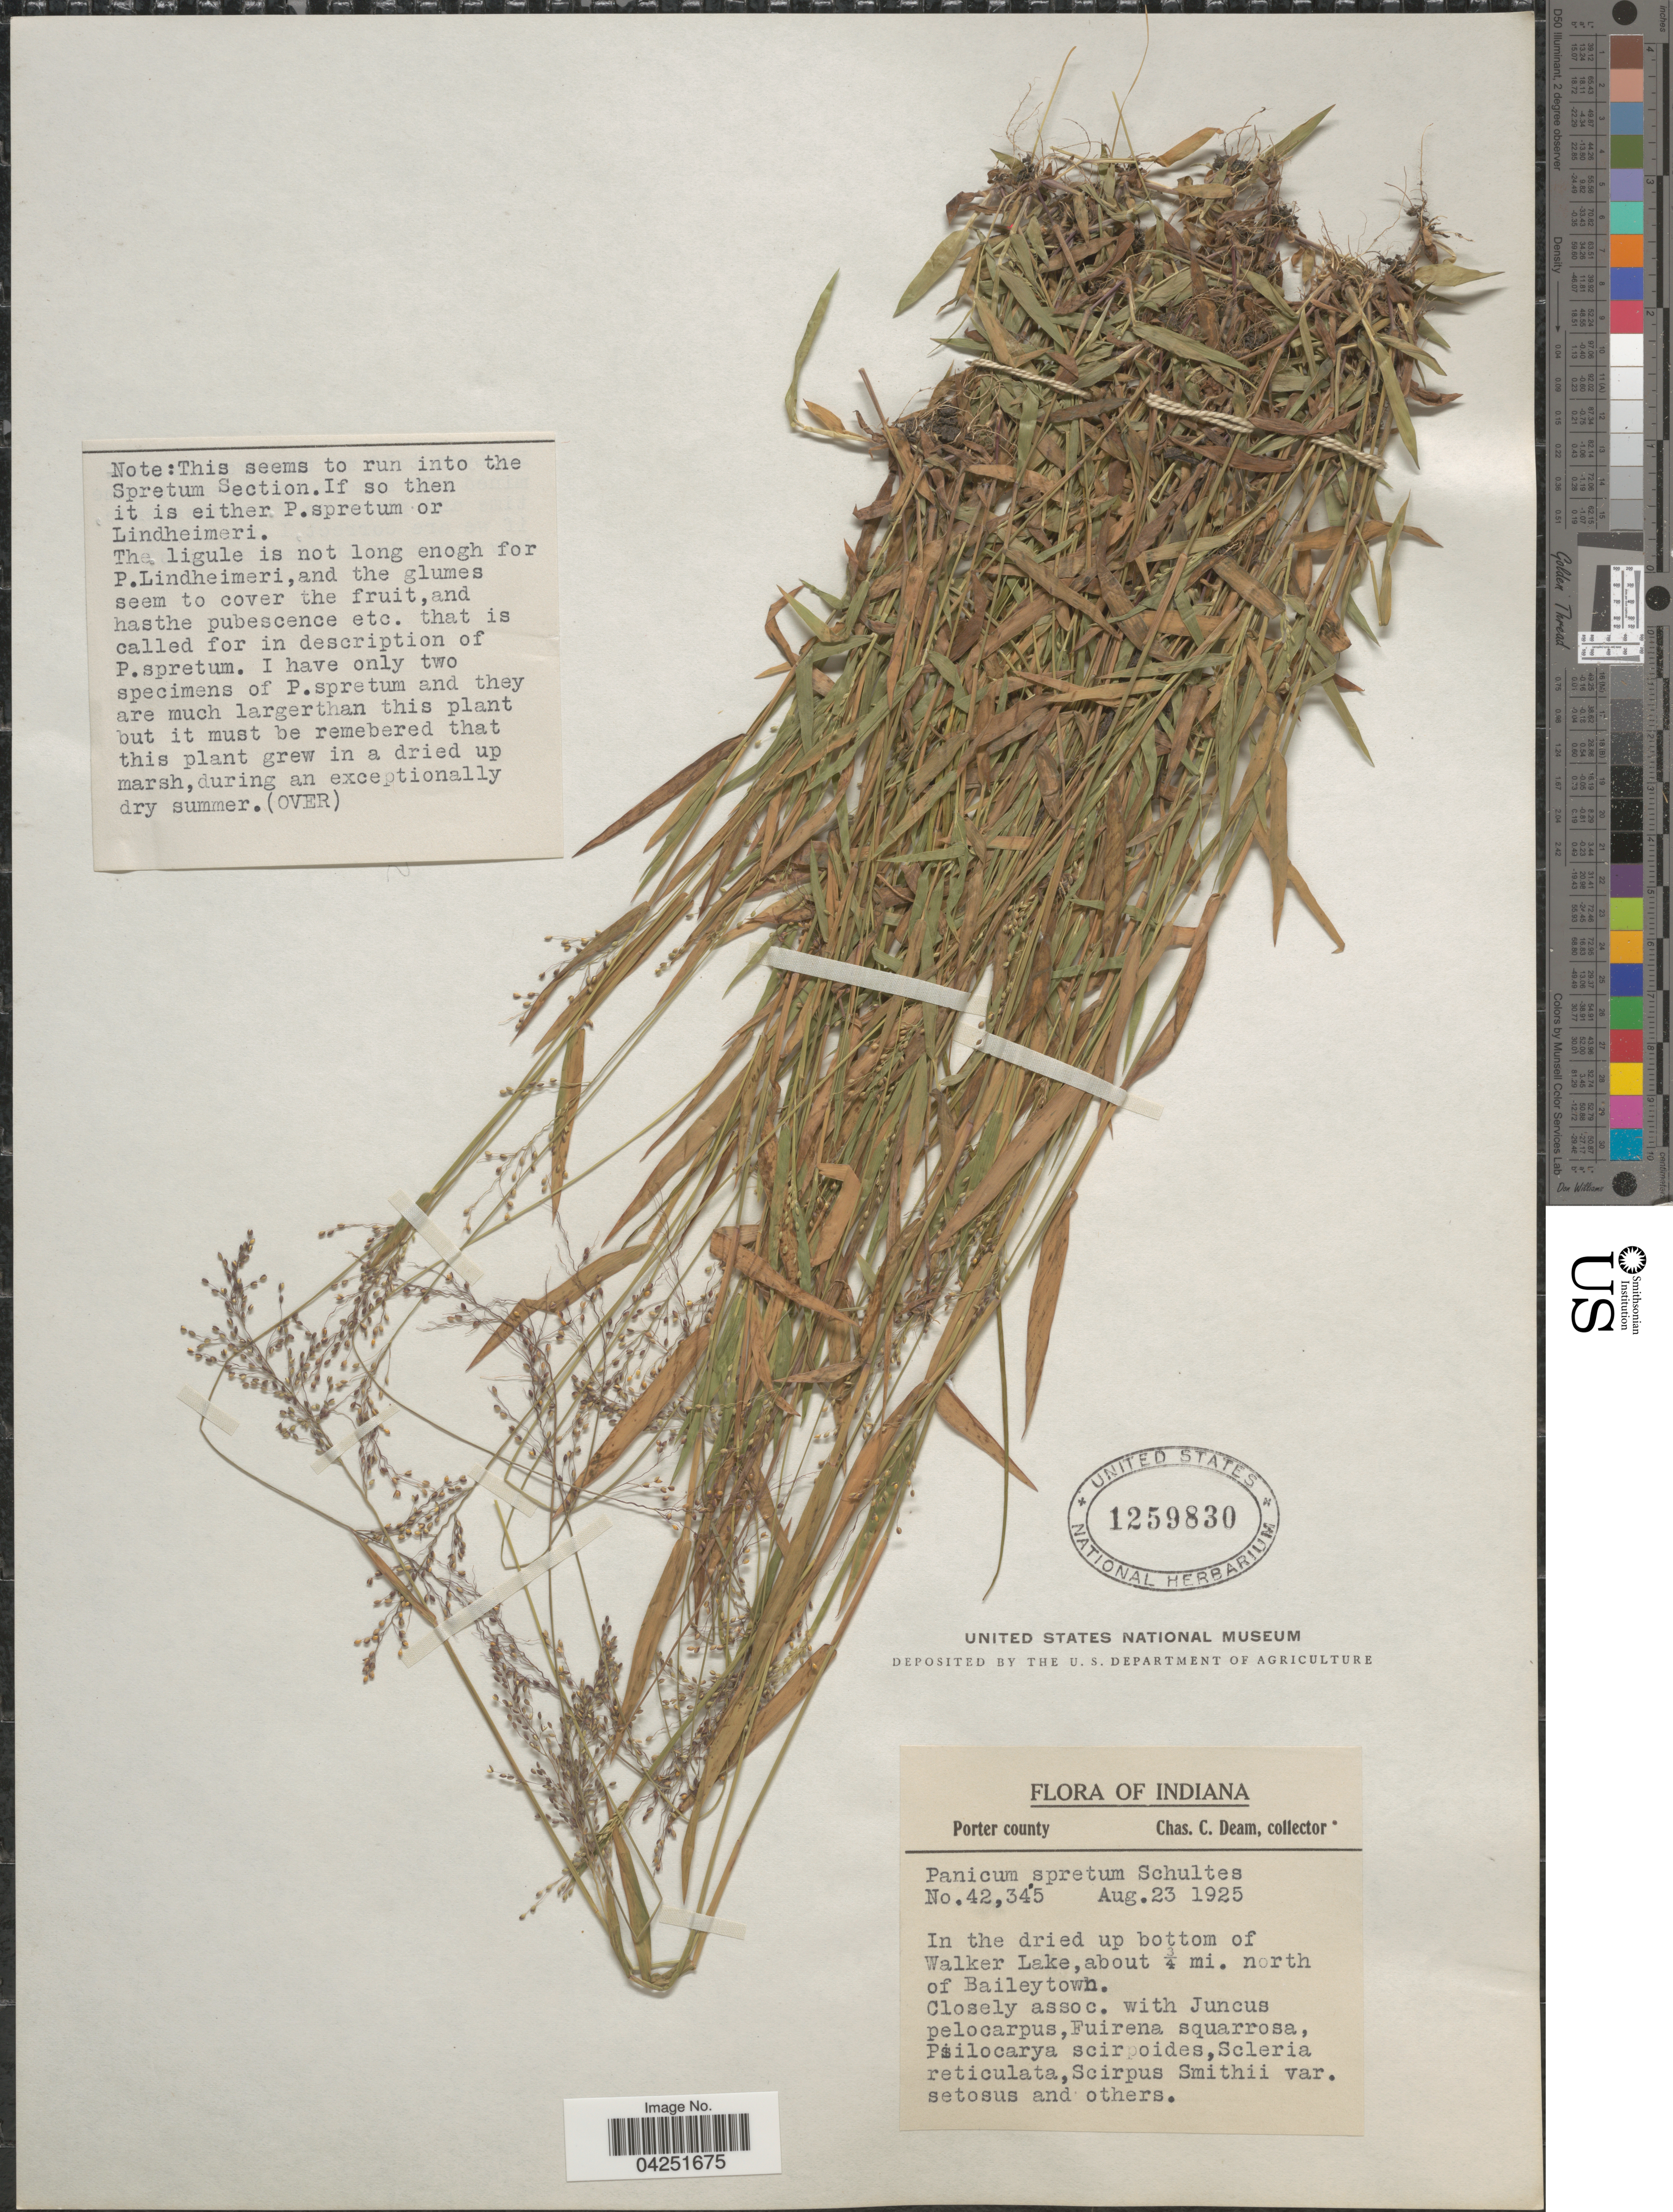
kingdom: Plantae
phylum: Tracheophyta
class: Liliopsida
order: Poales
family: Poaceae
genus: Dichanthelium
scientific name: Dichanthelium acuminatum var. densiflorum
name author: (Rand & Redfield) Gould & C.A. Clark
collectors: C. Deam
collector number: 42345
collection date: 1925-08-23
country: United States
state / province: Indiana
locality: Porter county. In the dried up bottom of Walker Lake, about ¾ mi. north of Baileytown.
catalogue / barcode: US 1259830